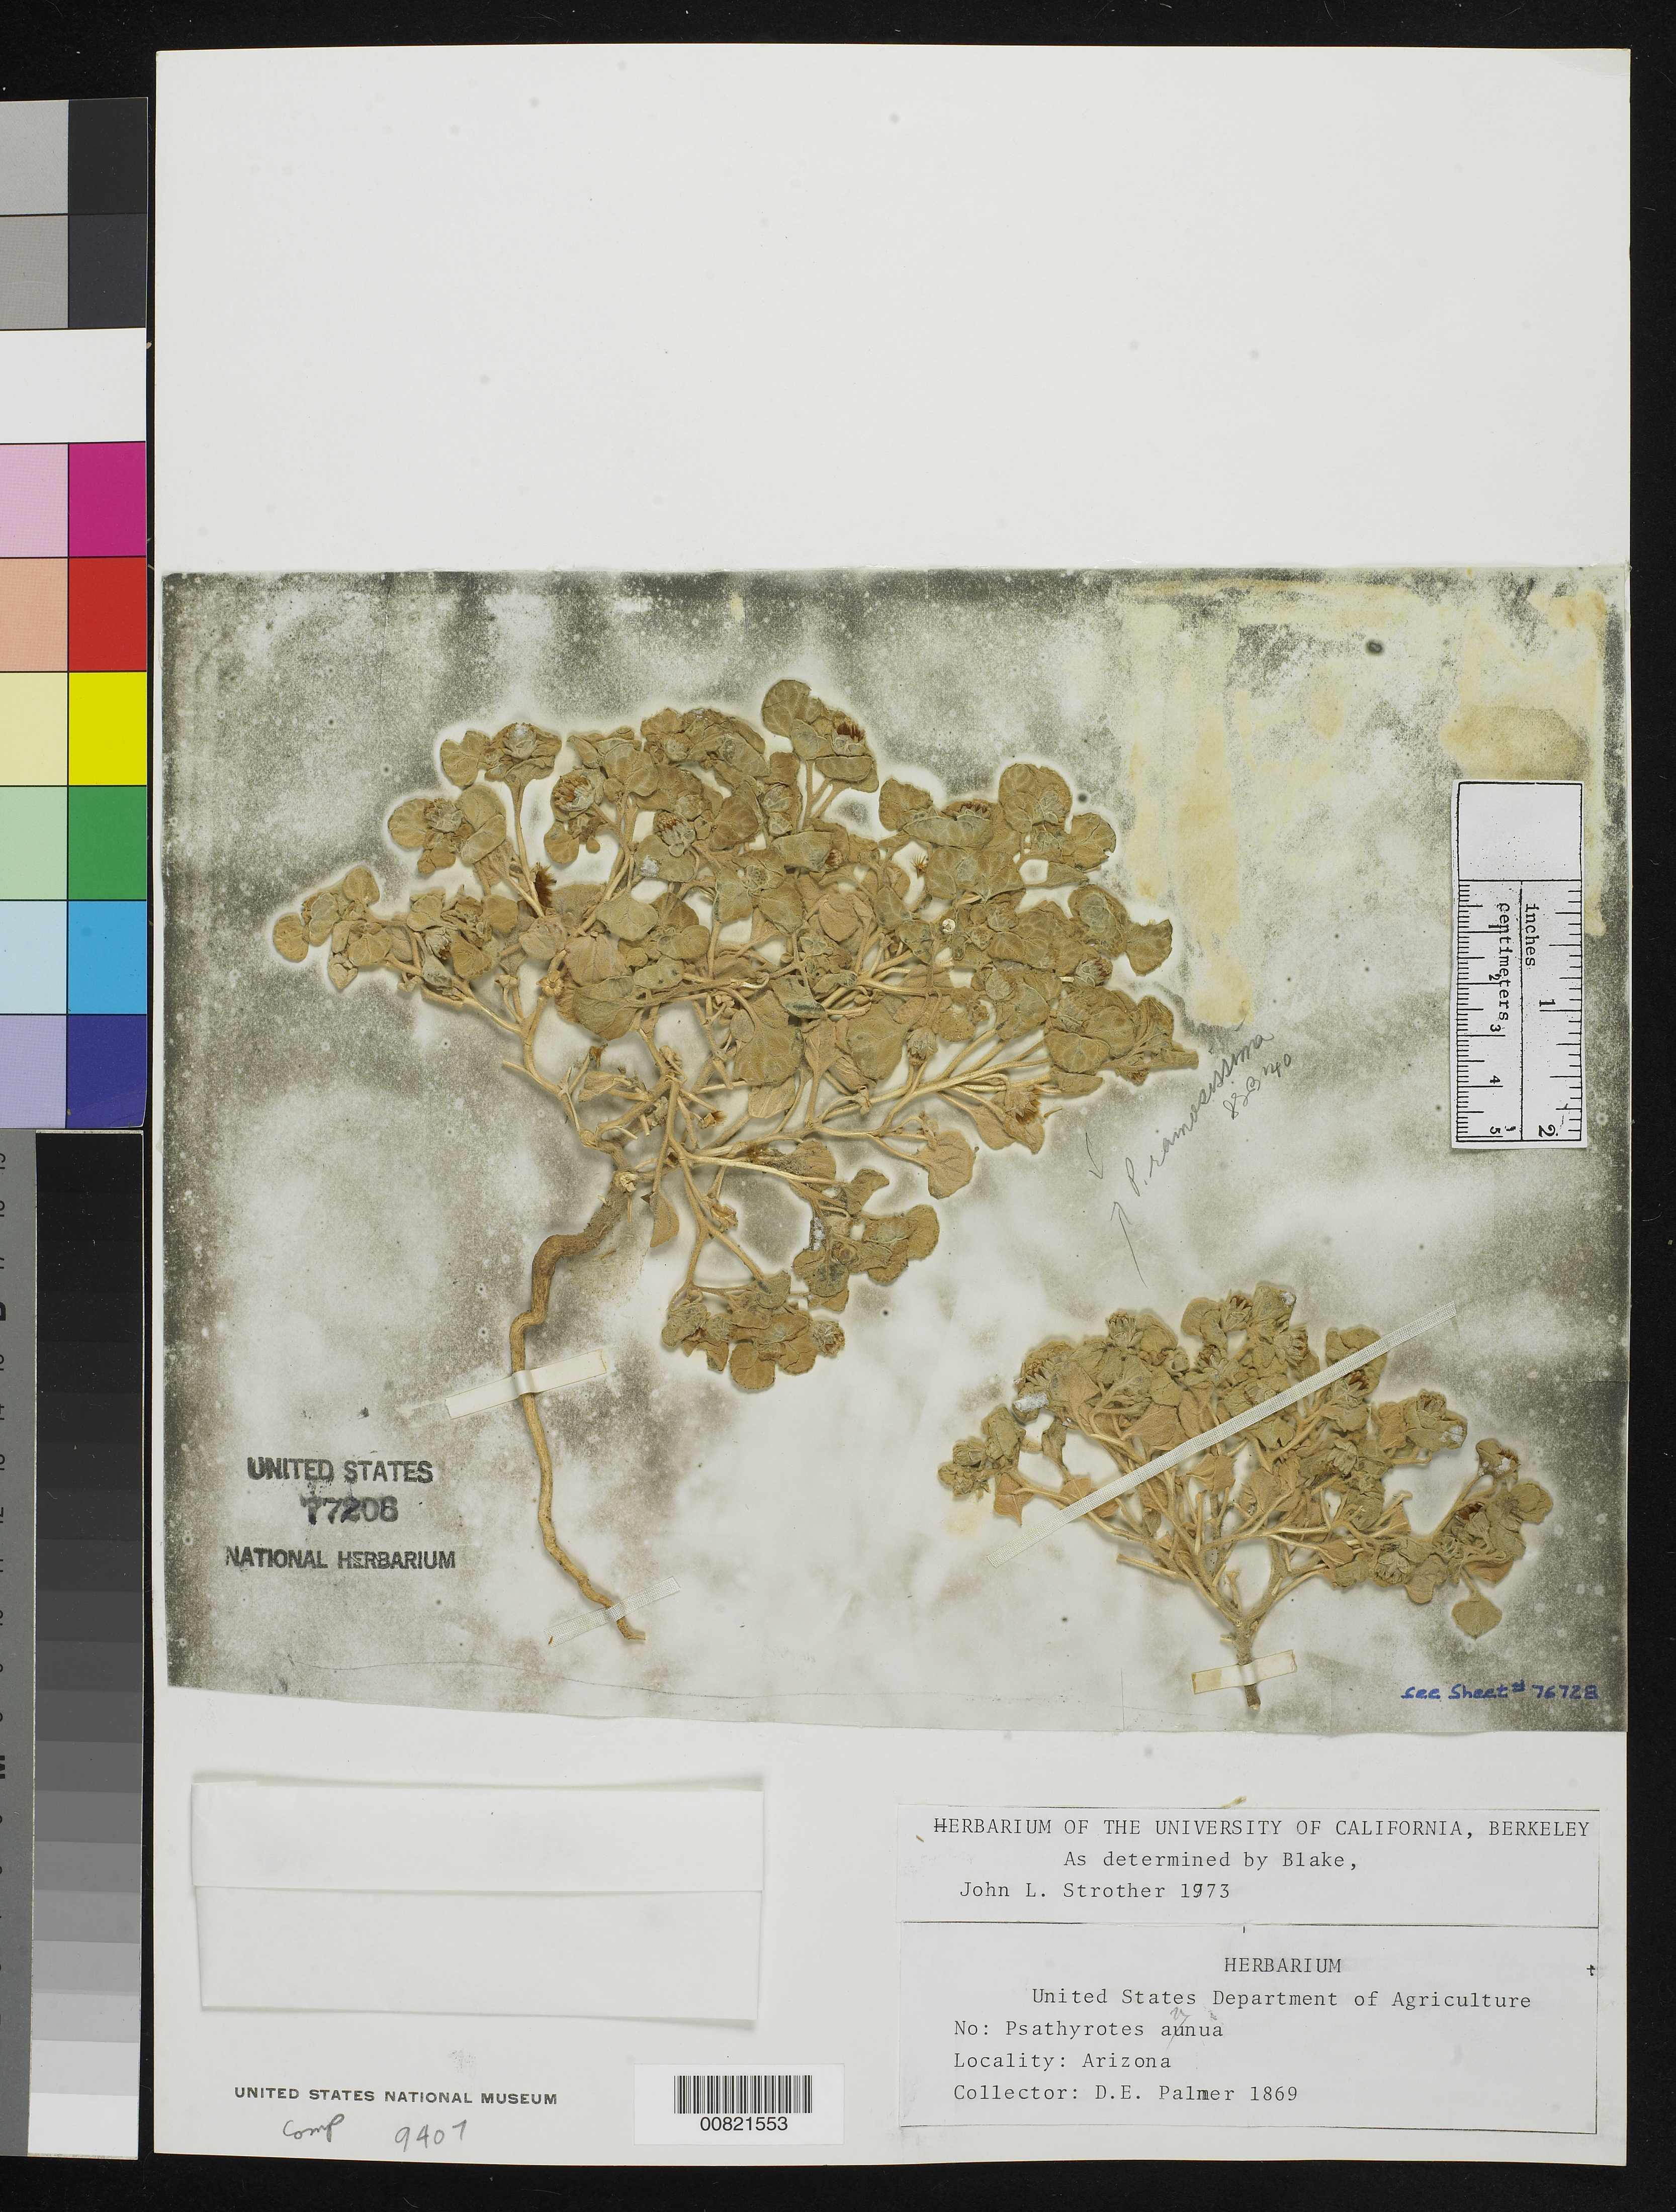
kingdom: Plantae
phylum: Tracheophyta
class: Magnoliopsida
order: Asterales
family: Asteraceae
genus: Psathyrotes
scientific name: Psathyrotes ramosissima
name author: (Torr.) A. Gray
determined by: Strother, J. L.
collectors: E. Palmer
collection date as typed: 1869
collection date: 1869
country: United States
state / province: Arizona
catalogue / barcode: US 77206